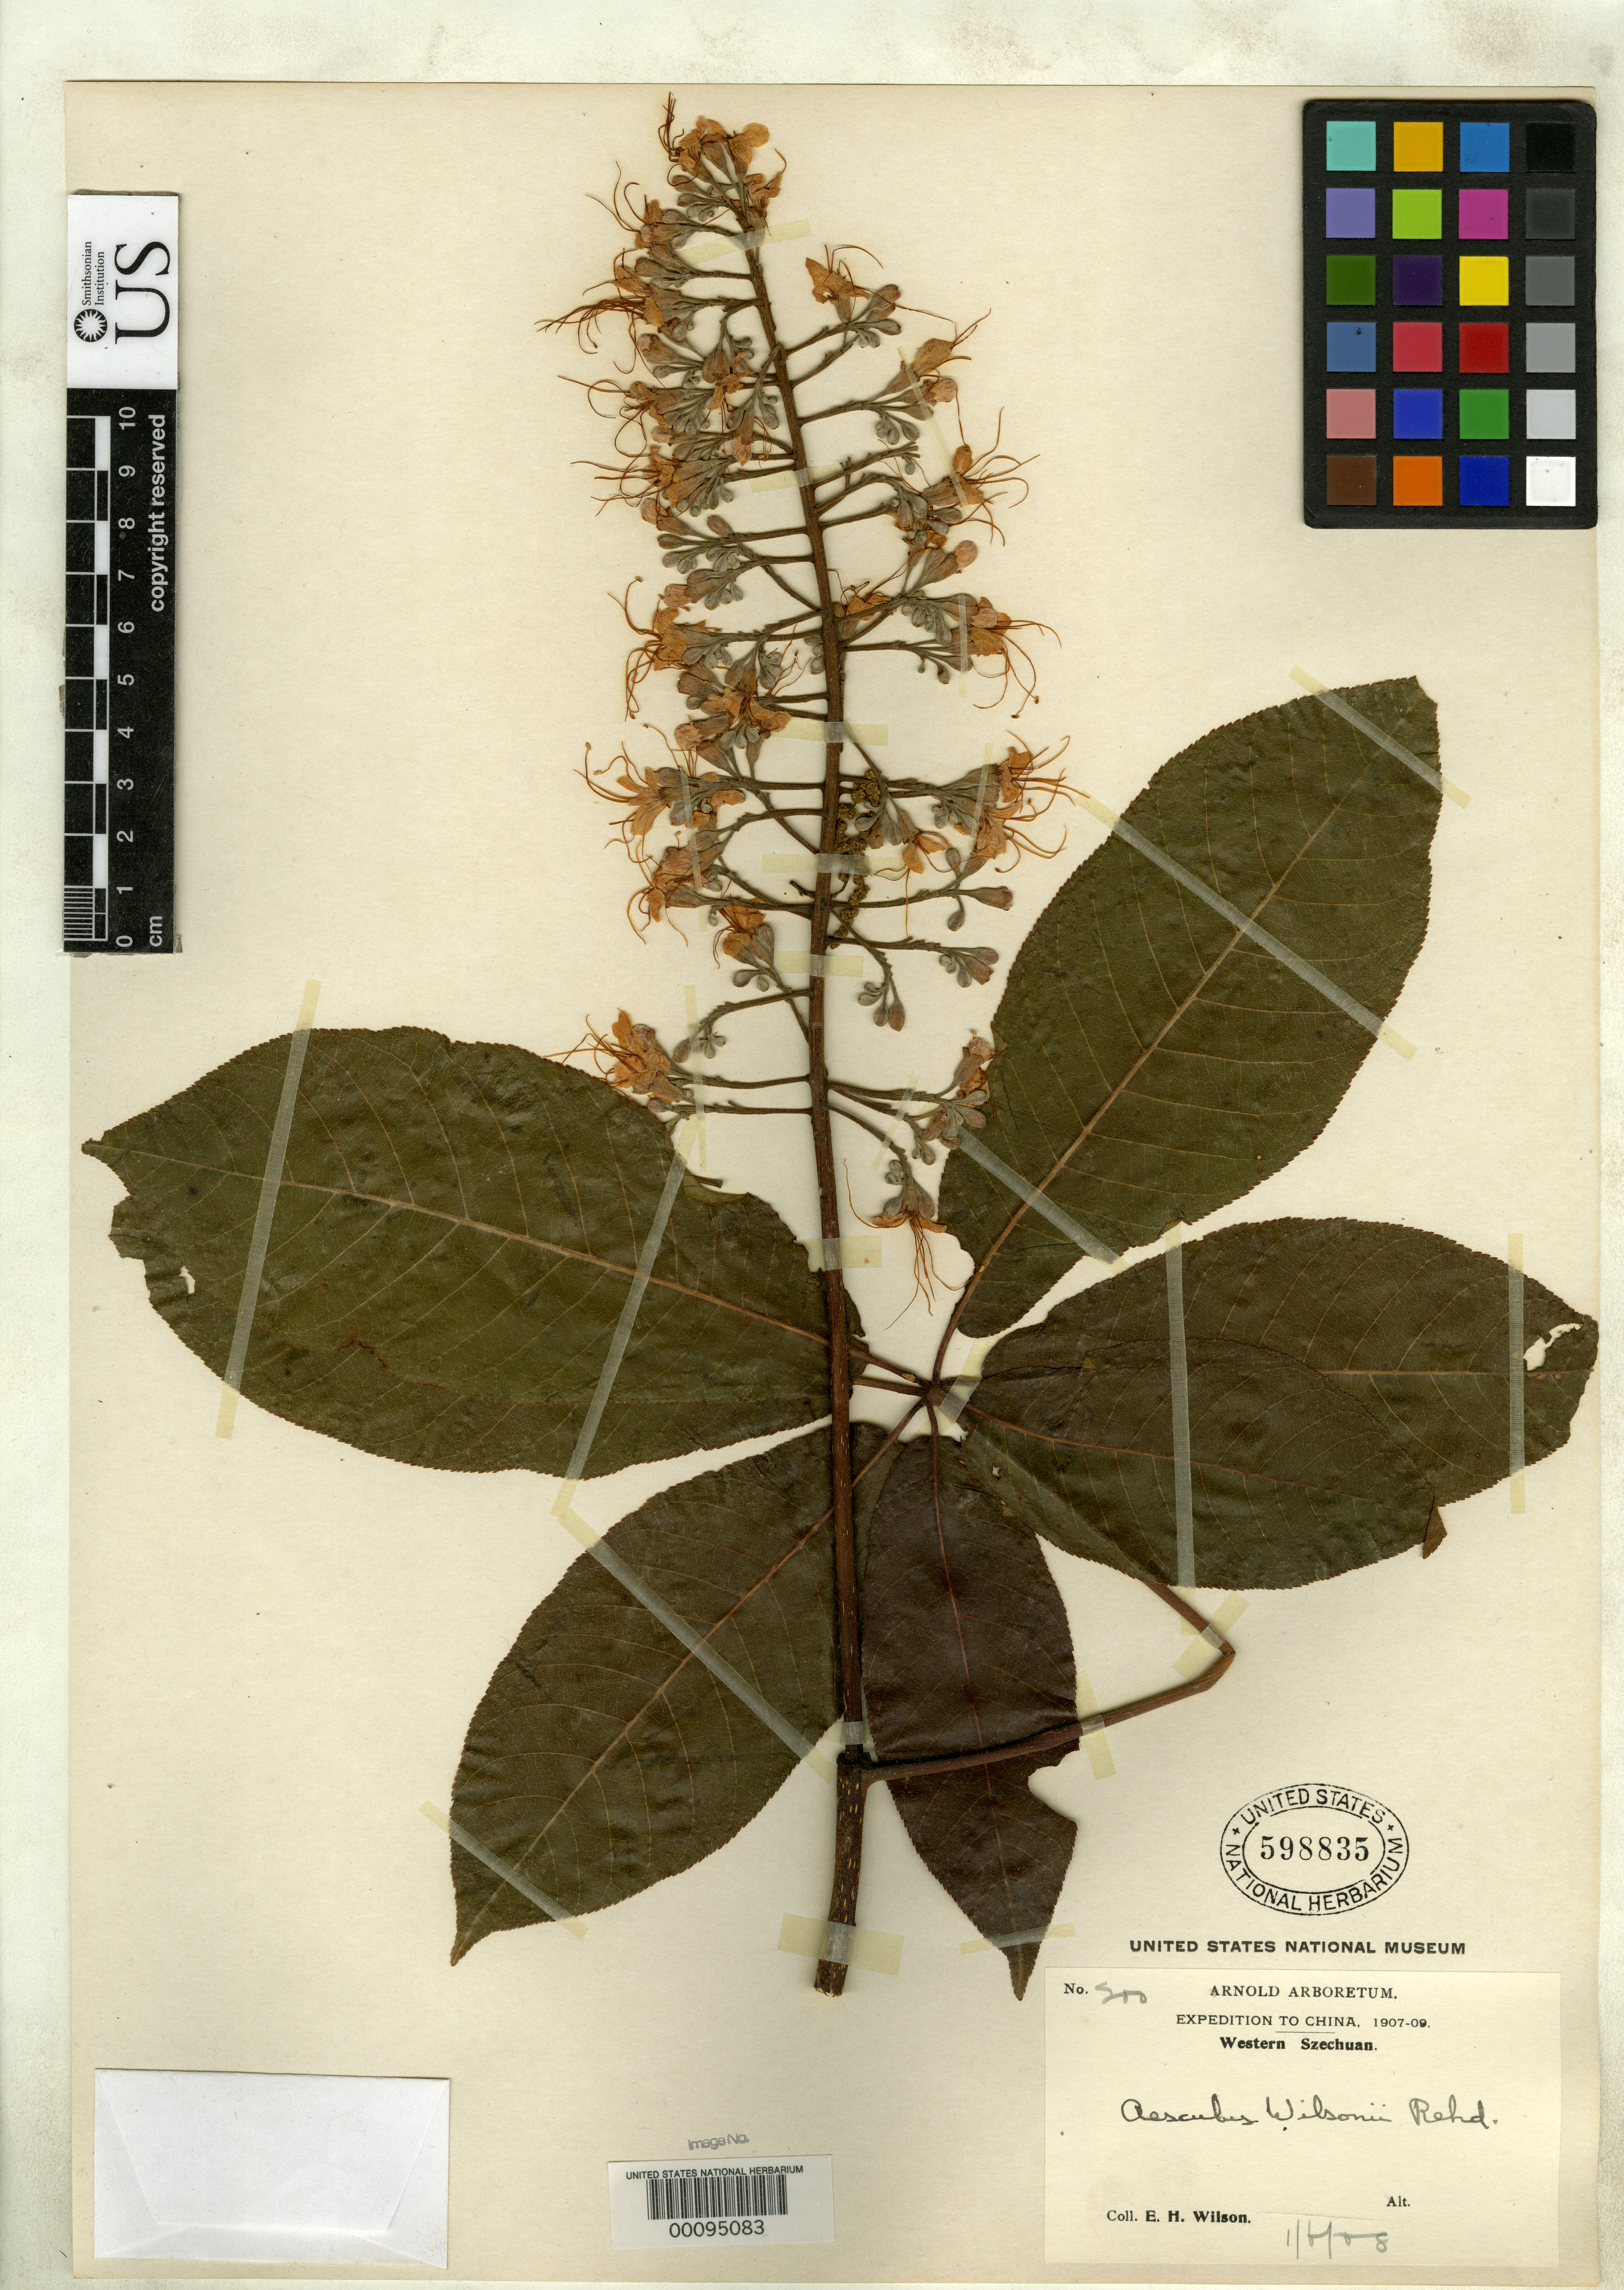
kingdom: Plantae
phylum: Tracheophyta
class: Magnoliopsida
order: Sapindales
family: Sapindaceae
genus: Aesculus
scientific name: Aesculus wilsonii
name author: Rehder in Sarg.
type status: Isotype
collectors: E. H. Wilson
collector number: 200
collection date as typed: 01 Jun 1908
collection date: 1908-06-01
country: China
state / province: Sichuan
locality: Western Szechuan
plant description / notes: Protologue specifically cites type as collected in "Western Szechuan" on 1 June 1908. This sheet (USNH 598835) appears to be type material but several additional sheets of Wilson 200 at US (USNH 598828-598834) were collected in 1907 in Hupeh and are paratypes.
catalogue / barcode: US 598835